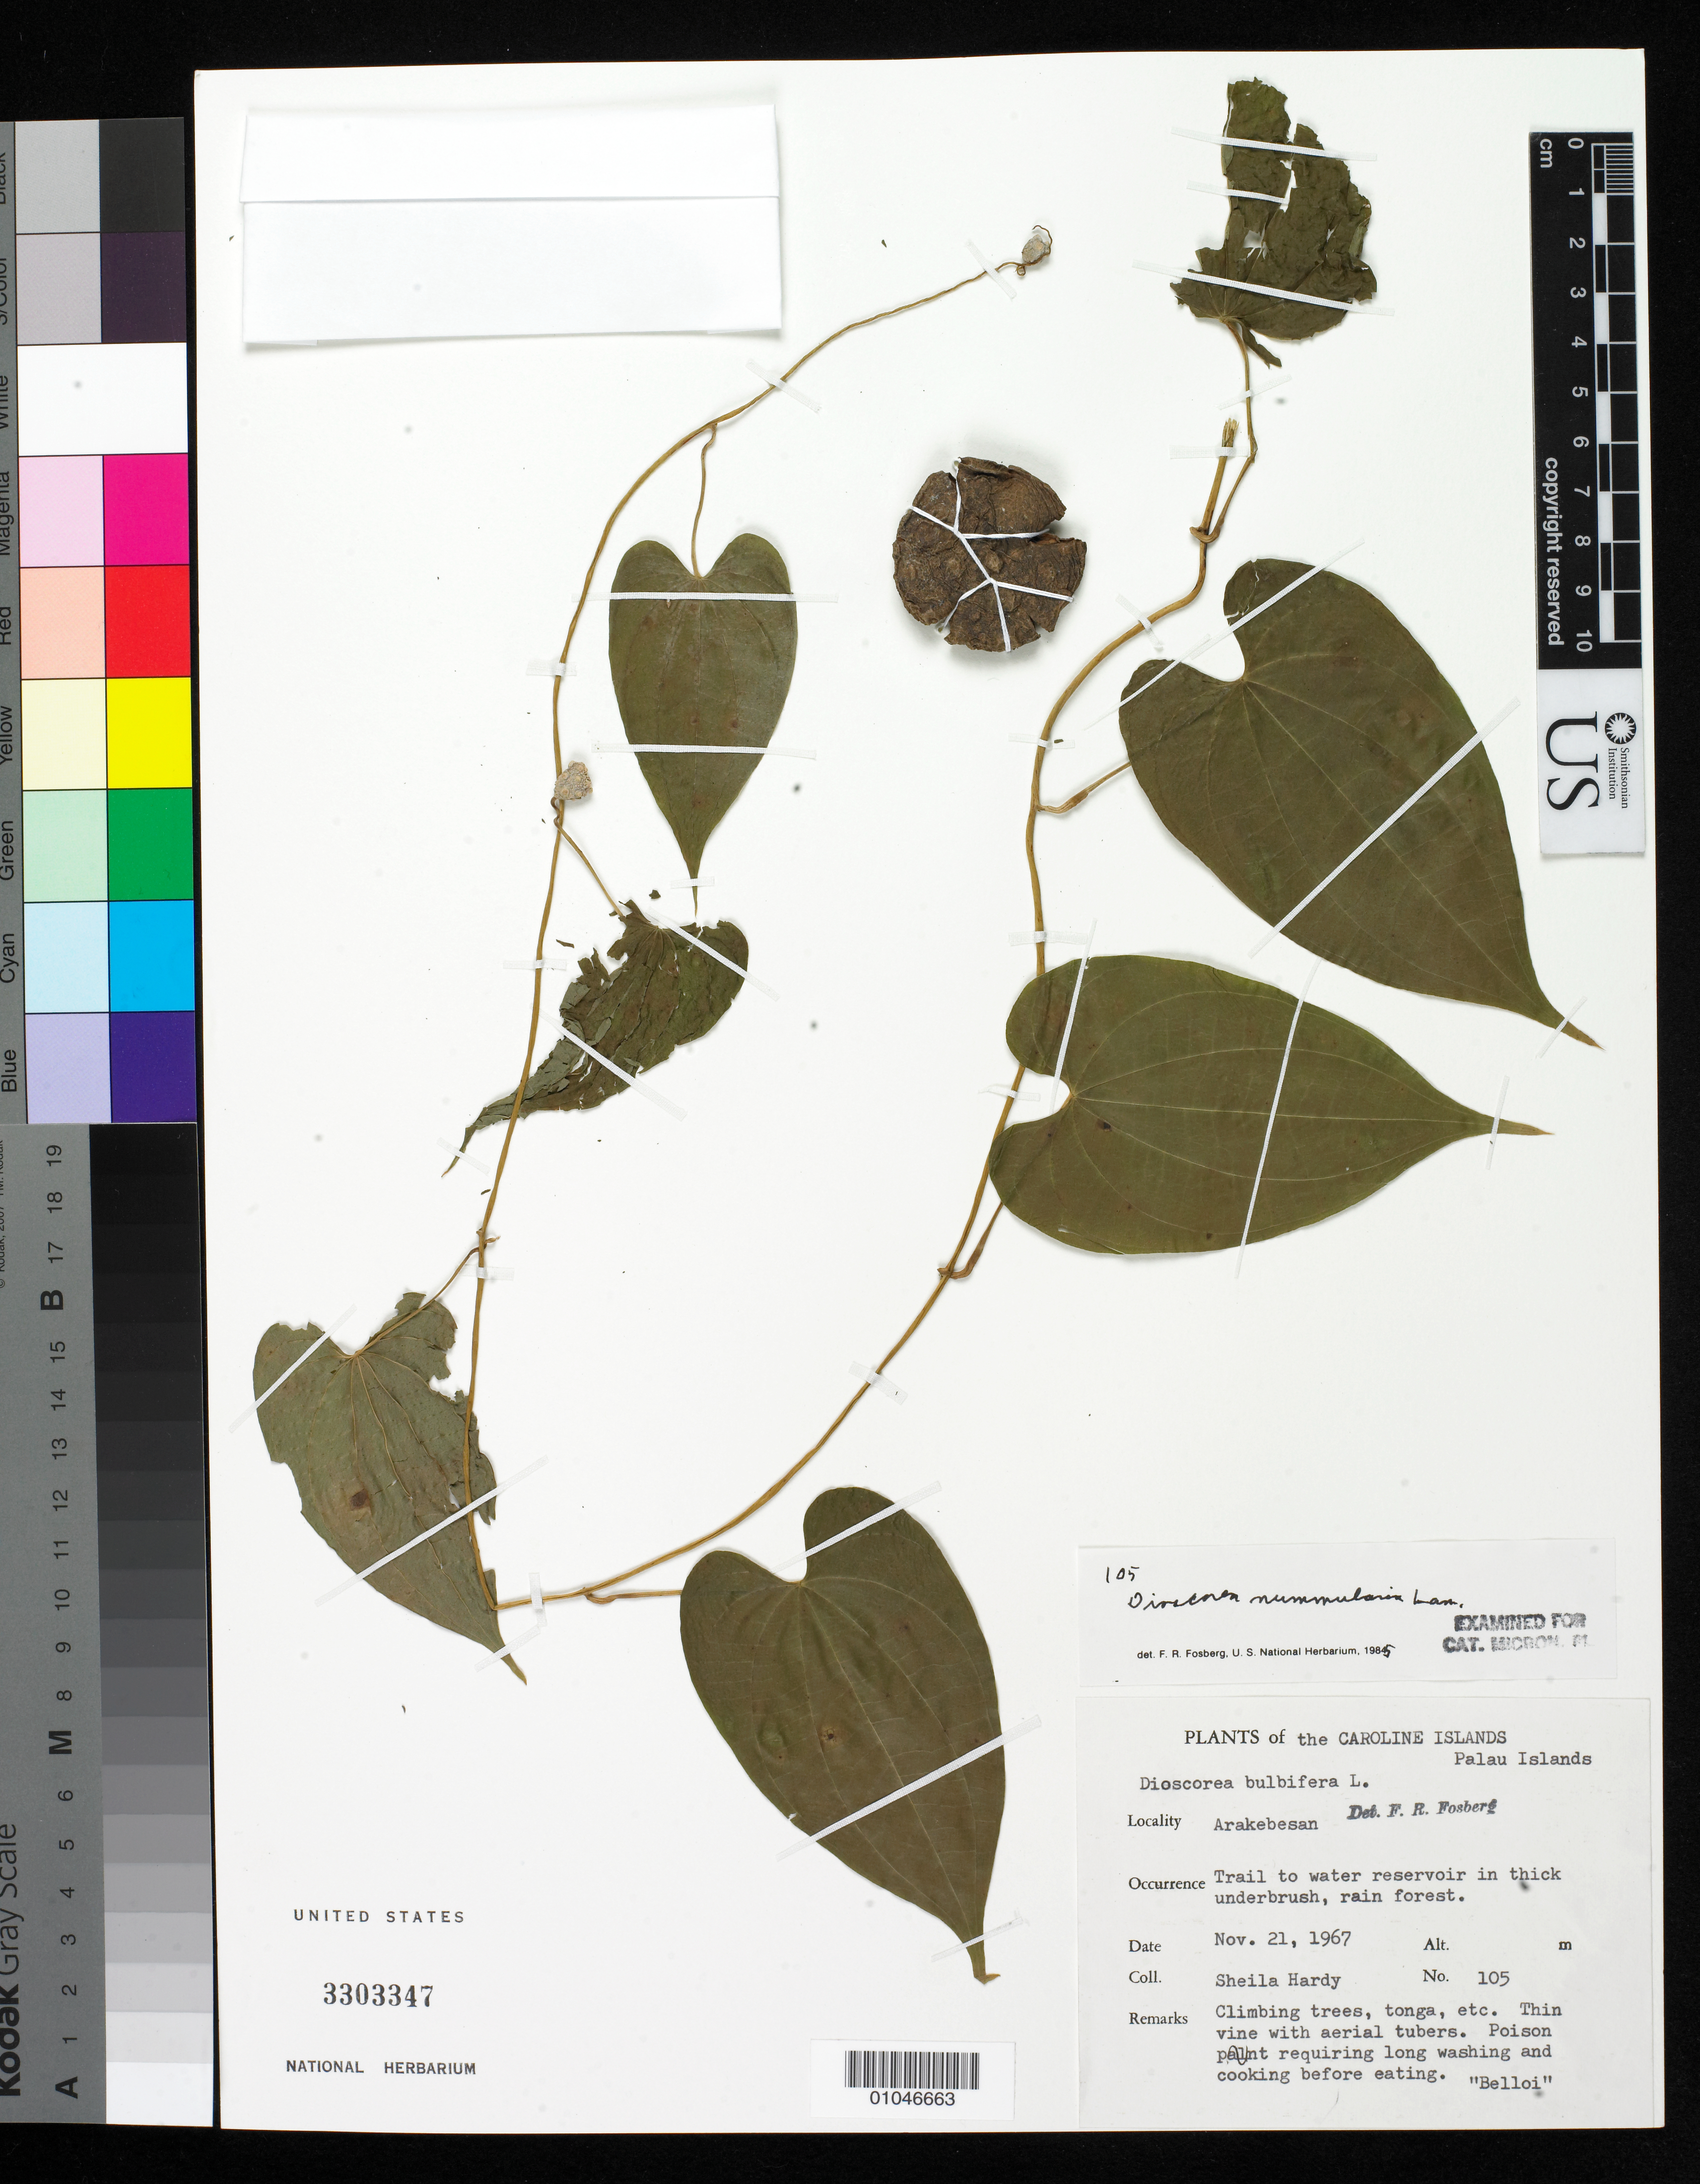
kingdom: Plantae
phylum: Tracheophyta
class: Liliopsida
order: Dioscoreales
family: Dioscoreaceae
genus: Dioscorea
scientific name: Dioscorea nummularia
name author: Lam.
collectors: S. Hardy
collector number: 105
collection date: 1967-11-21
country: Palau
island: Ngerekebesang [Arakebesan]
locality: Trail to water reservoir in thick underbrush, Arakebesan, Palau Islands, Caroline Islands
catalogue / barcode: US 3303347